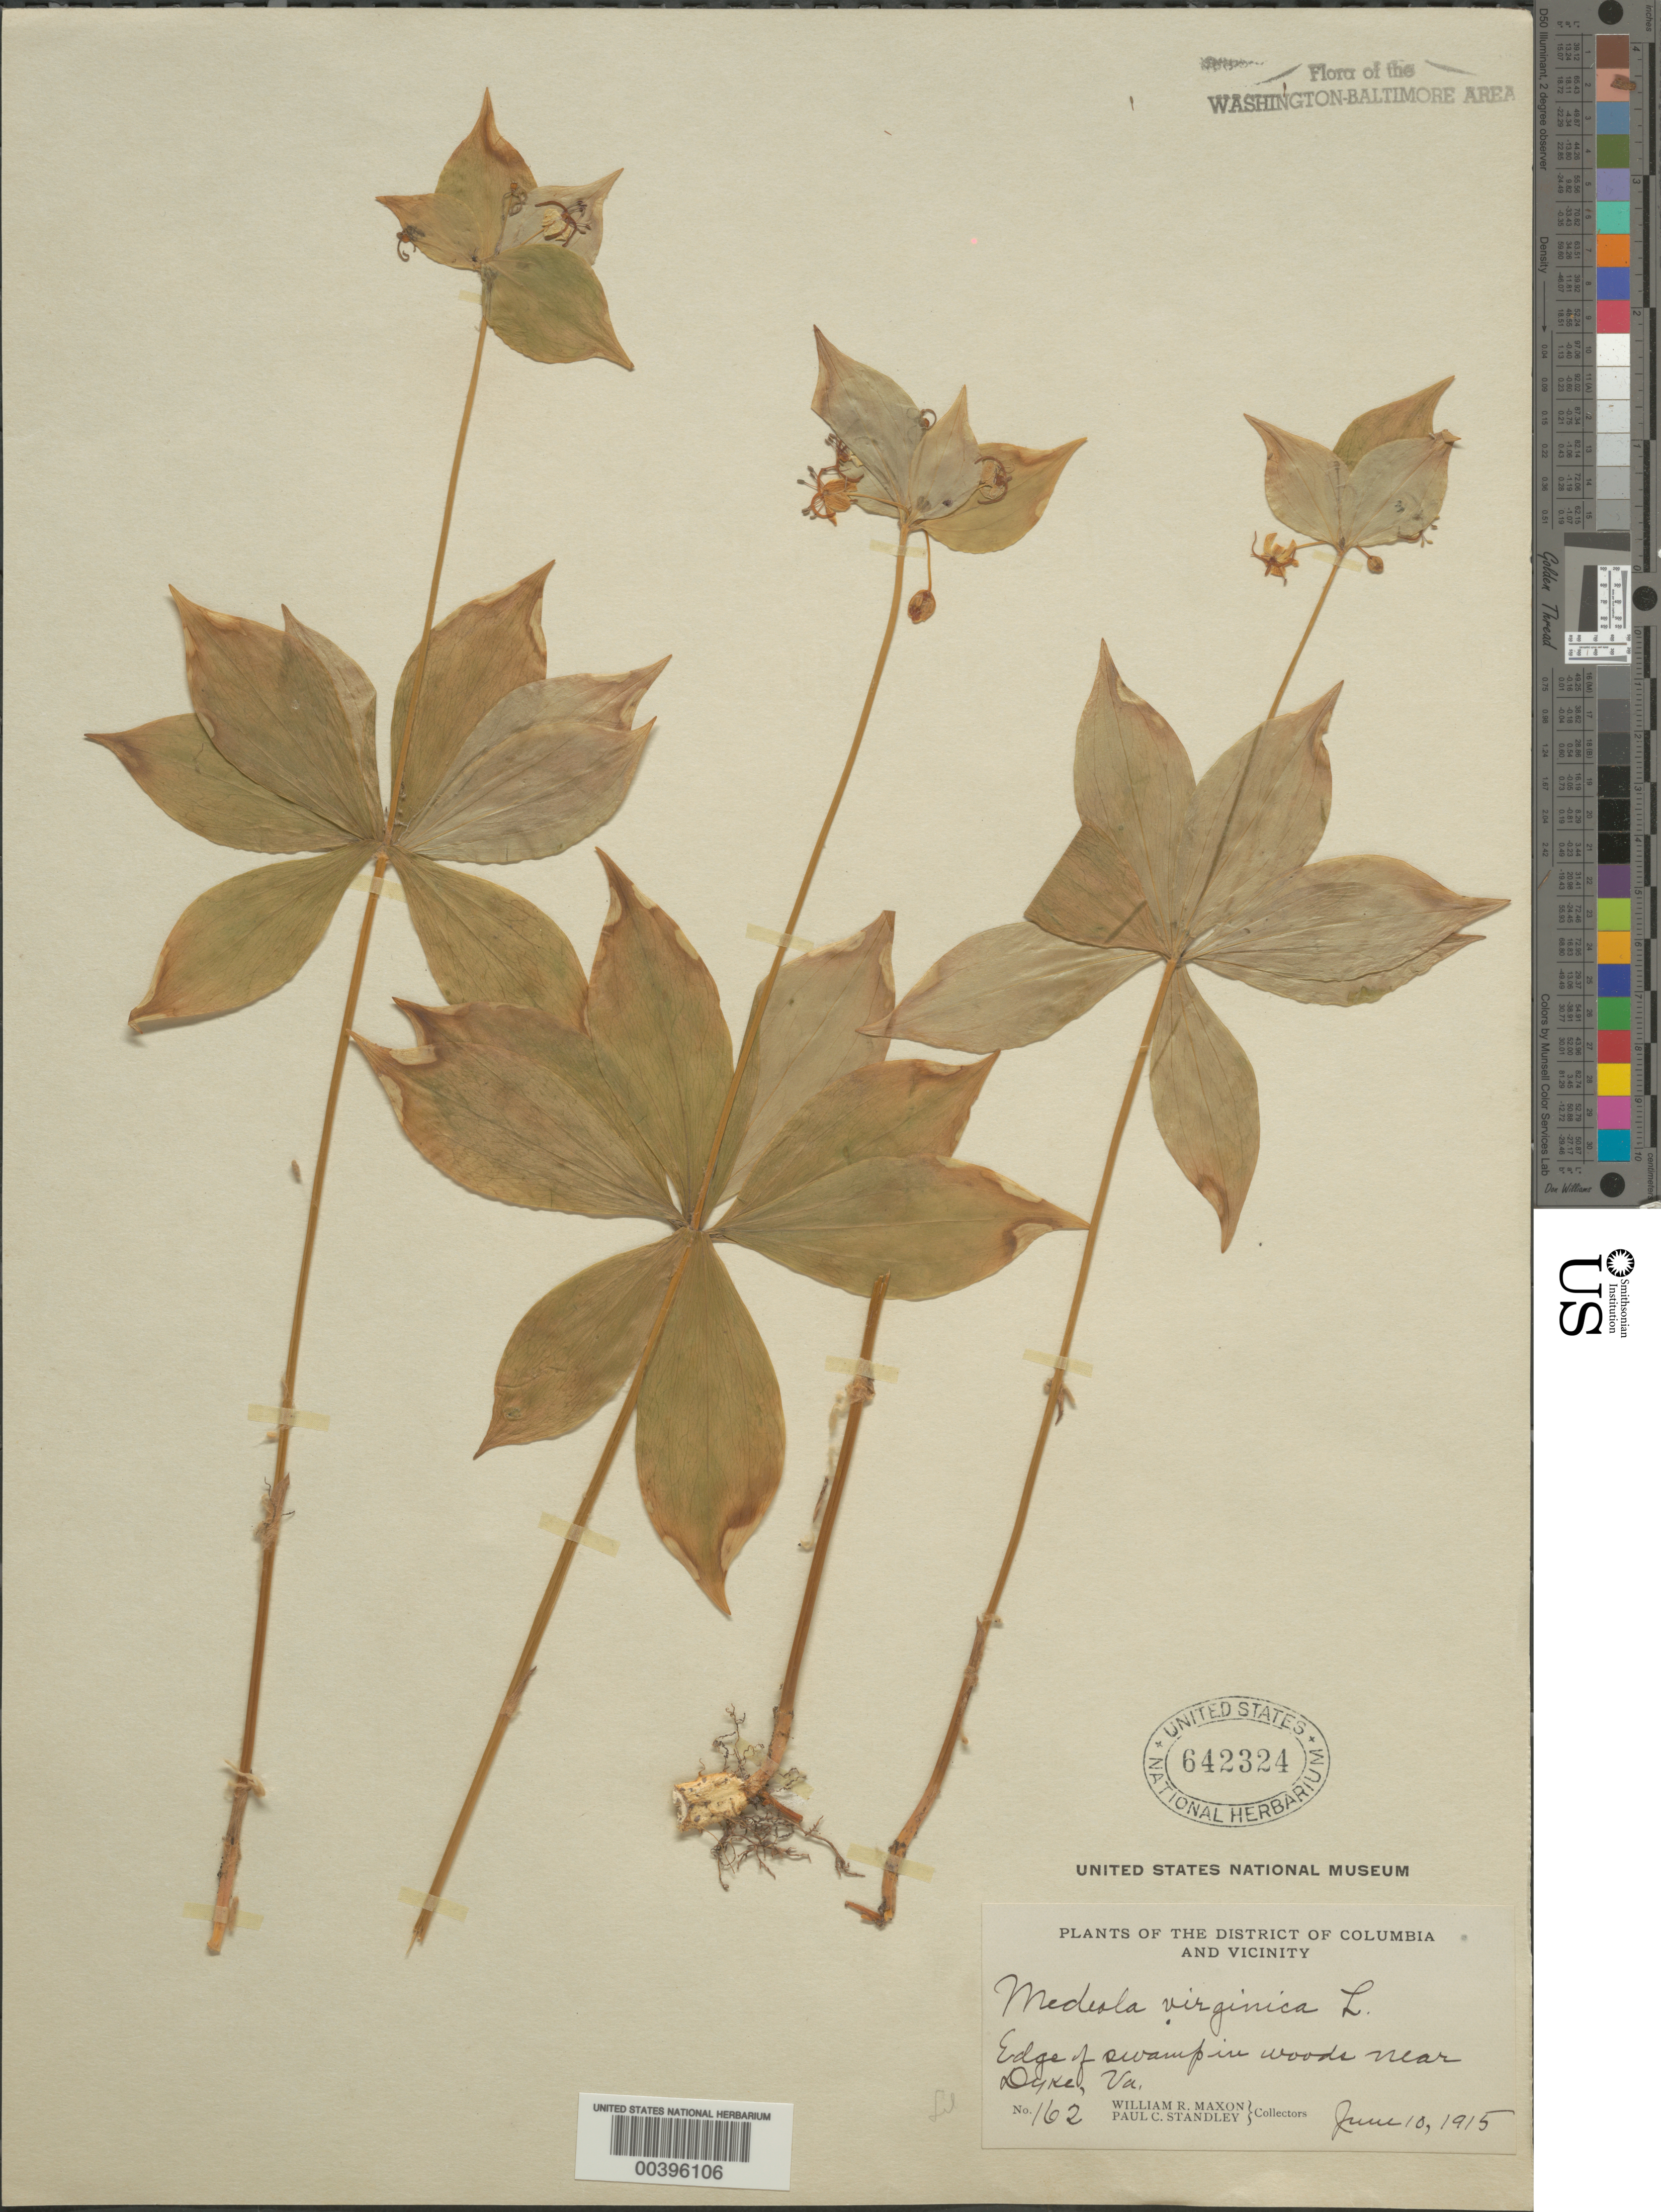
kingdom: Plantae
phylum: Tracheophyta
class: Liliopsida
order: Liliales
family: Liliaceae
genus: Medeola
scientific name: Medeola virginiana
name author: (L.) Desf.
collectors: W. R. Maxon & P. C. Standley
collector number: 162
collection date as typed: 10 Jun 1915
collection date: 1915-06-10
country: United States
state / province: Virginia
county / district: Fairfax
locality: Dyke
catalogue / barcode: US 642324